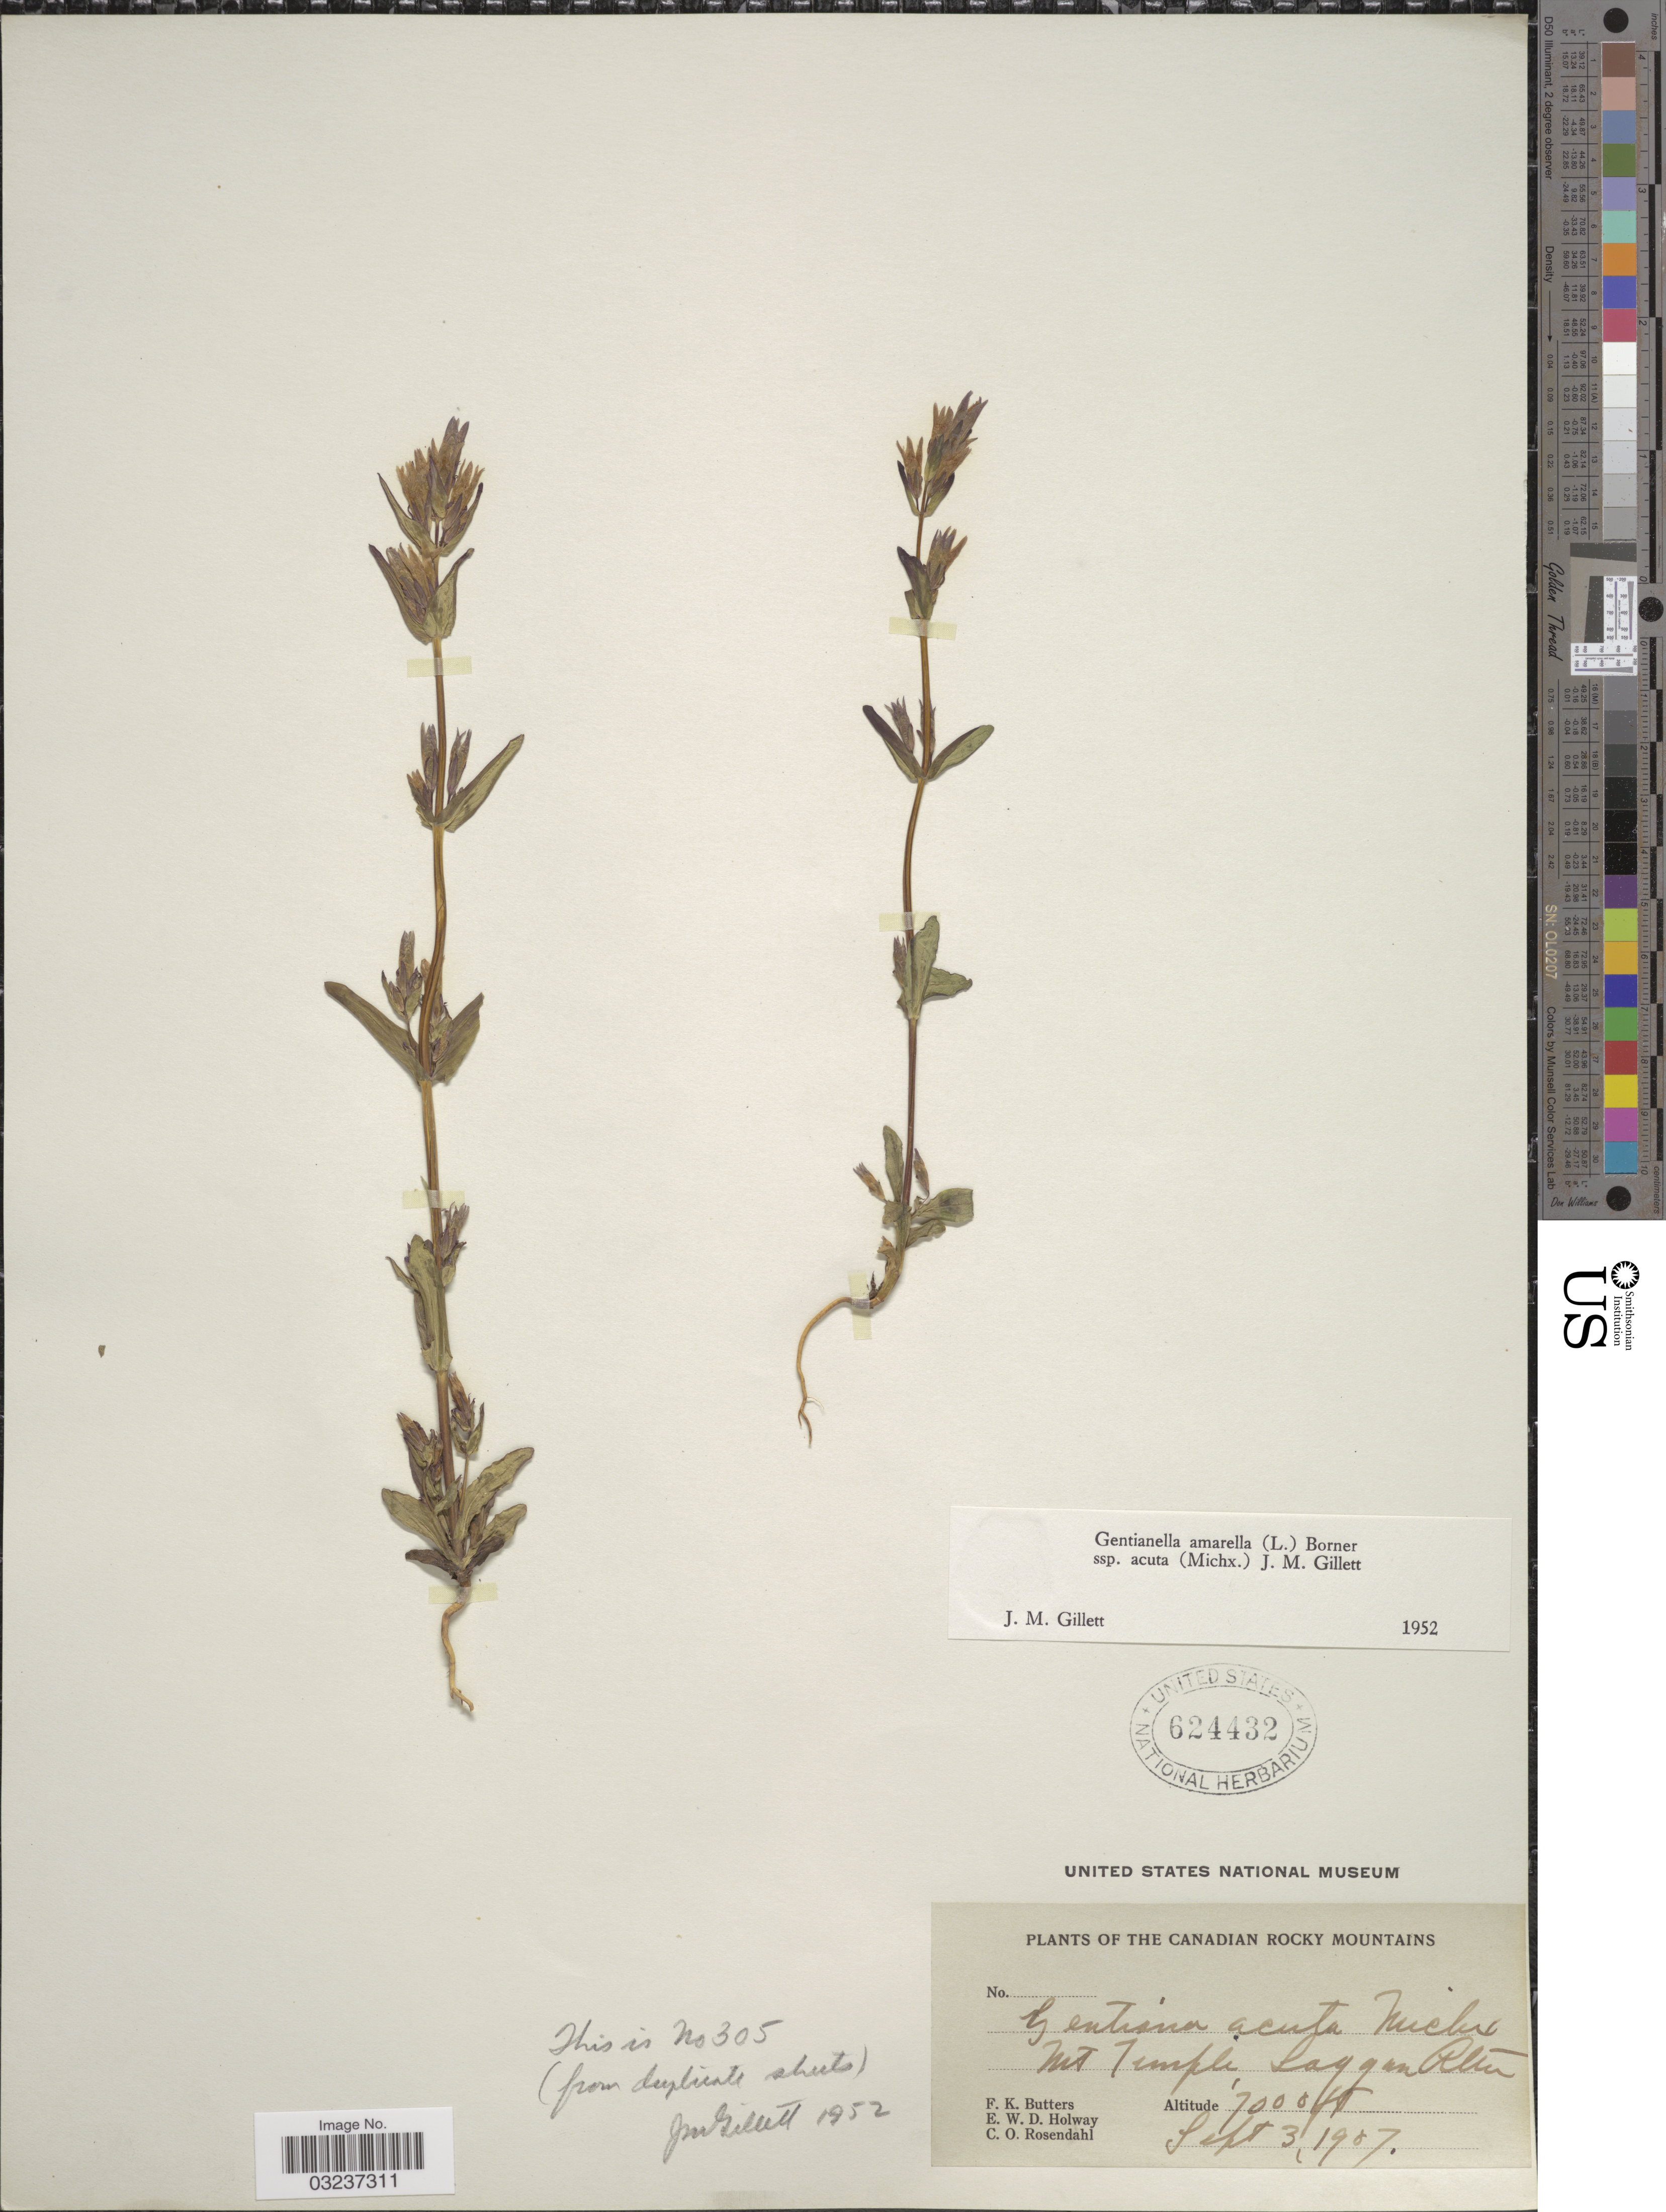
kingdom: Plantae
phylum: Tracheophyta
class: Magnoliopsida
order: Gentianales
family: Gentianaceae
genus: Gentianella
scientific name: Gentianella amarella subsp. acuta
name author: (Michx.) J.M. Gillett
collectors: F. K. Butters, E. W. D. Holway & C. O. Rosendahl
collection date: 1907-09-03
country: Canada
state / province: Alberta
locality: The Canadian Rocky Mountains. Mt. Temple. Laggan Alta.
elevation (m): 2134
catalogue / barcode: US 624432